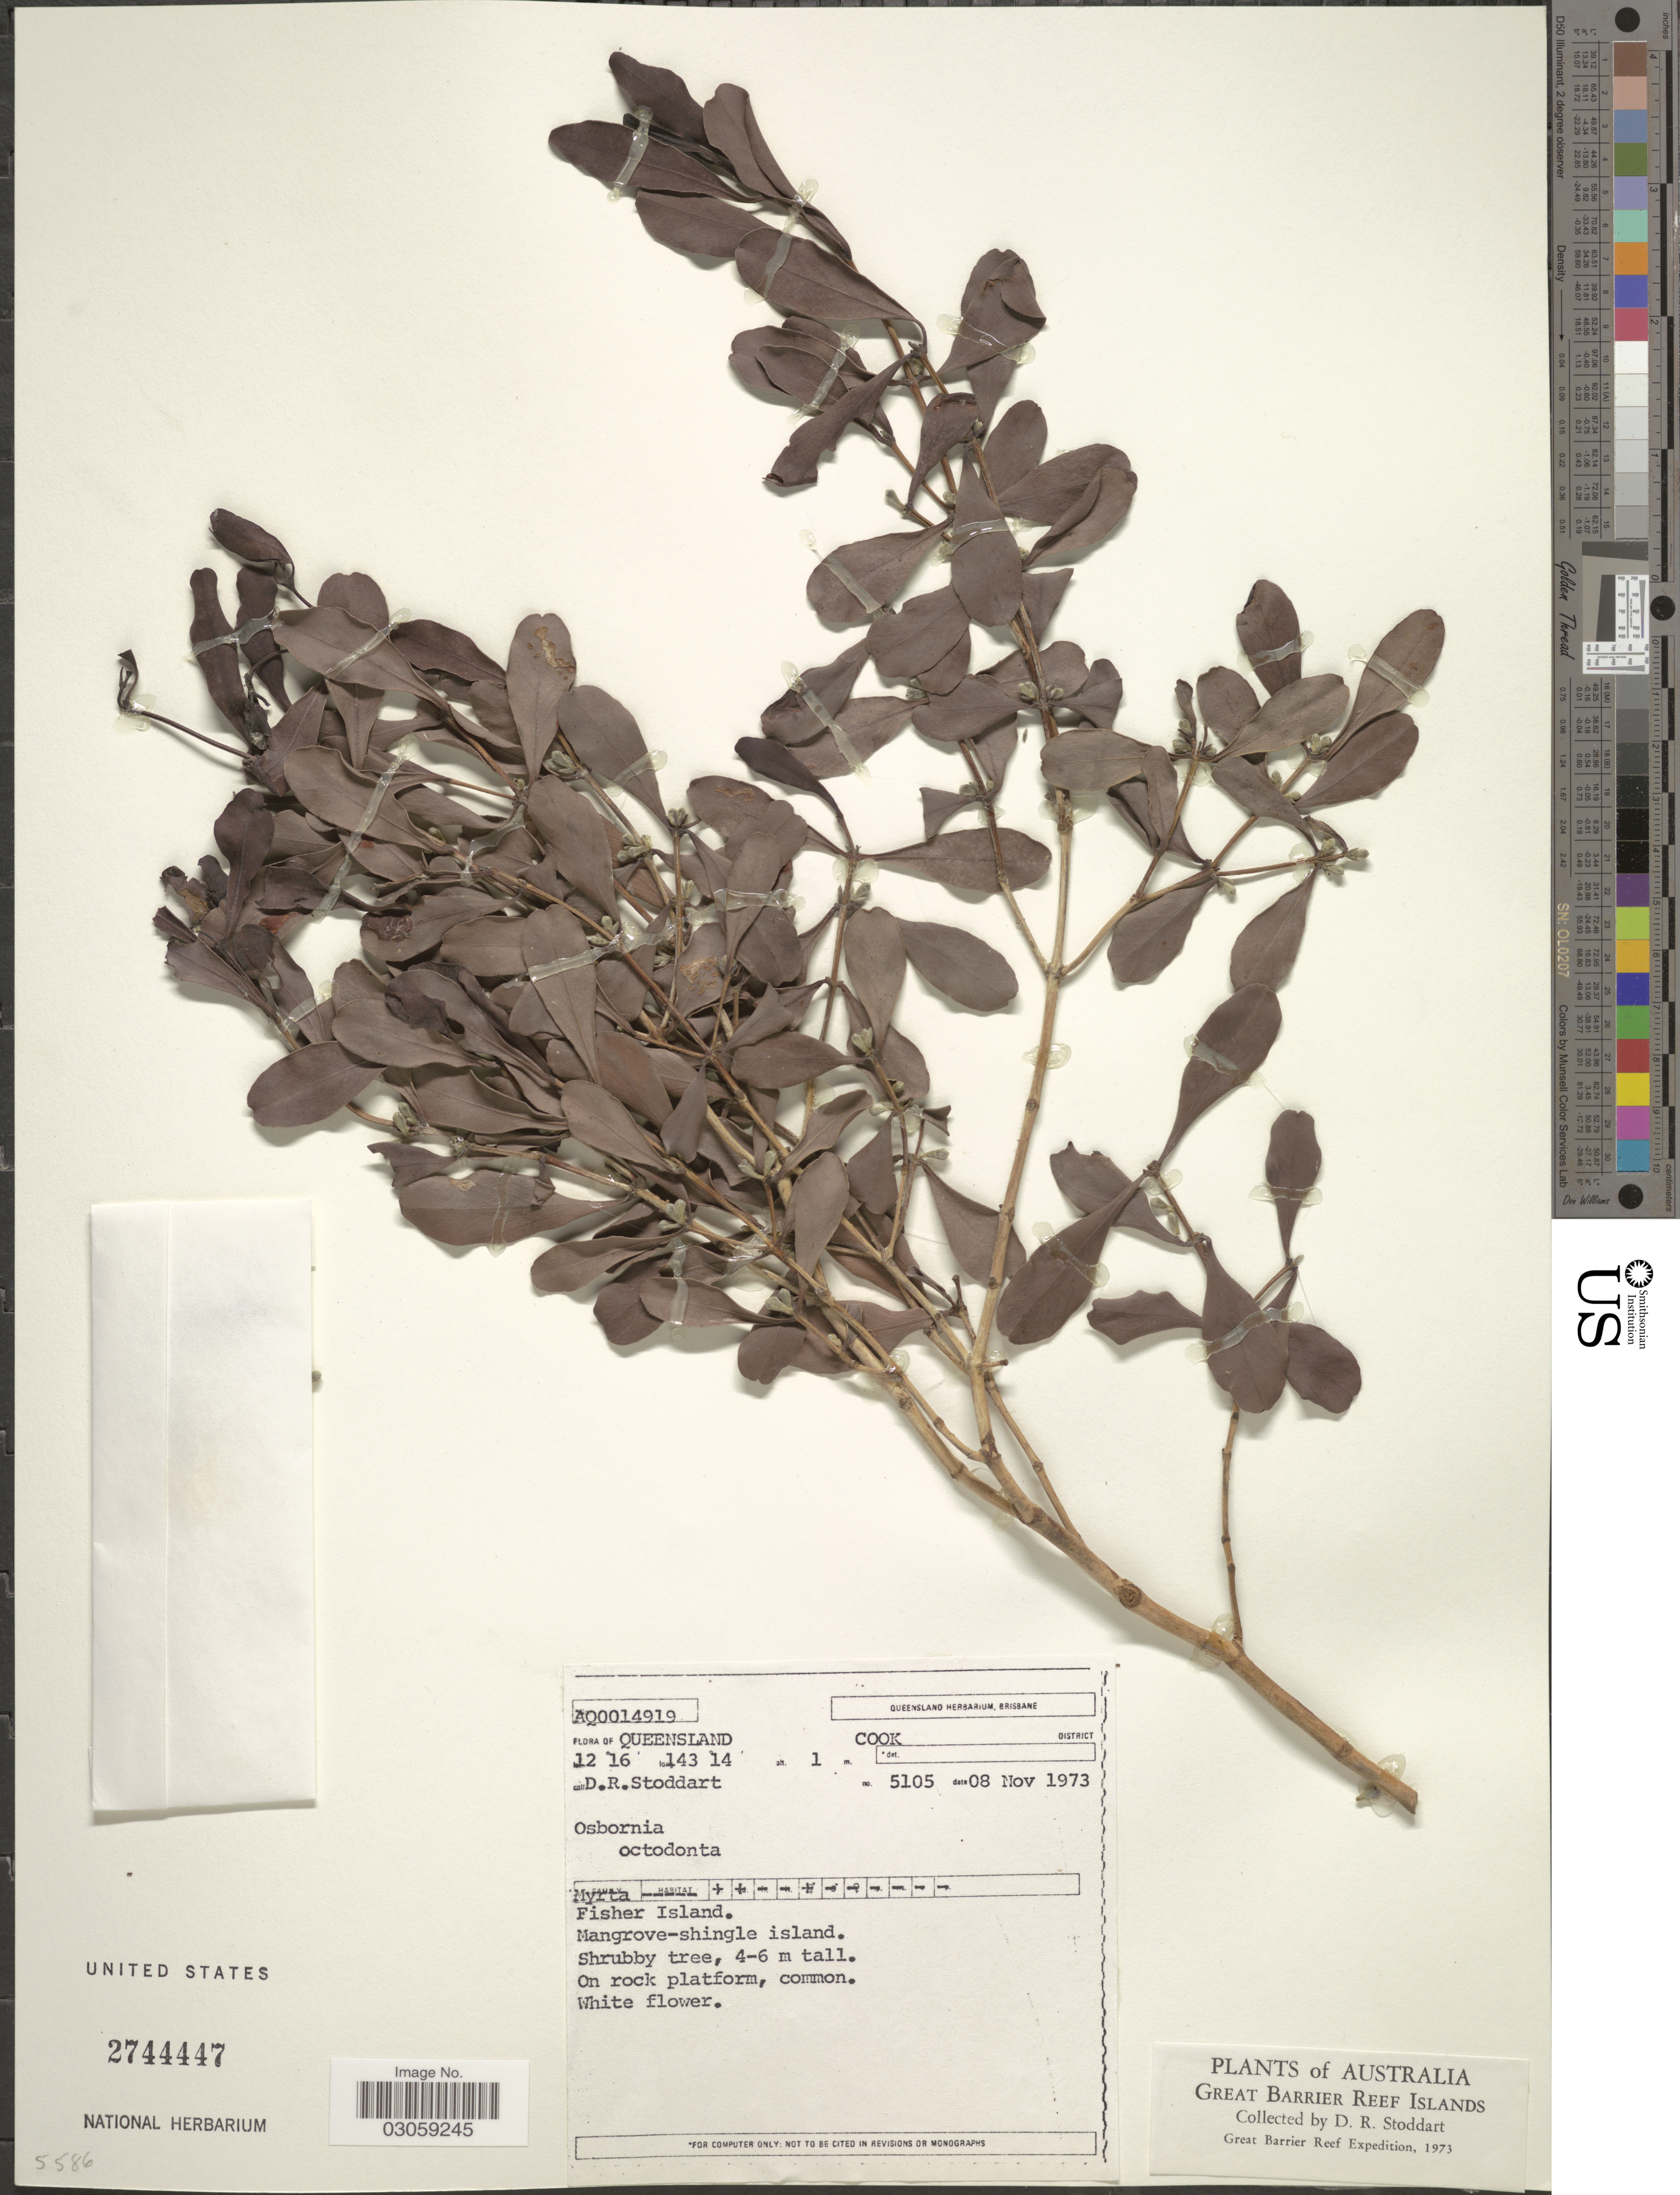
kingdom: Plantae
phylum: Tracheophyta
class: Magnoliopsida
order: Myrtales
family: Myrtaceae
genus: Osbornia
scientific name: Osbornia octodonta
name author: F. Muell.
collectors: D. R. Stoddart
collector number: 5105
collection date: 1973-11-08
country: Australia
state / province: Queensland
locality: Cook District. Fisher Island. Mangrove-shingle island.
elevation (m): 1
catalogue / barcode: US 2744447